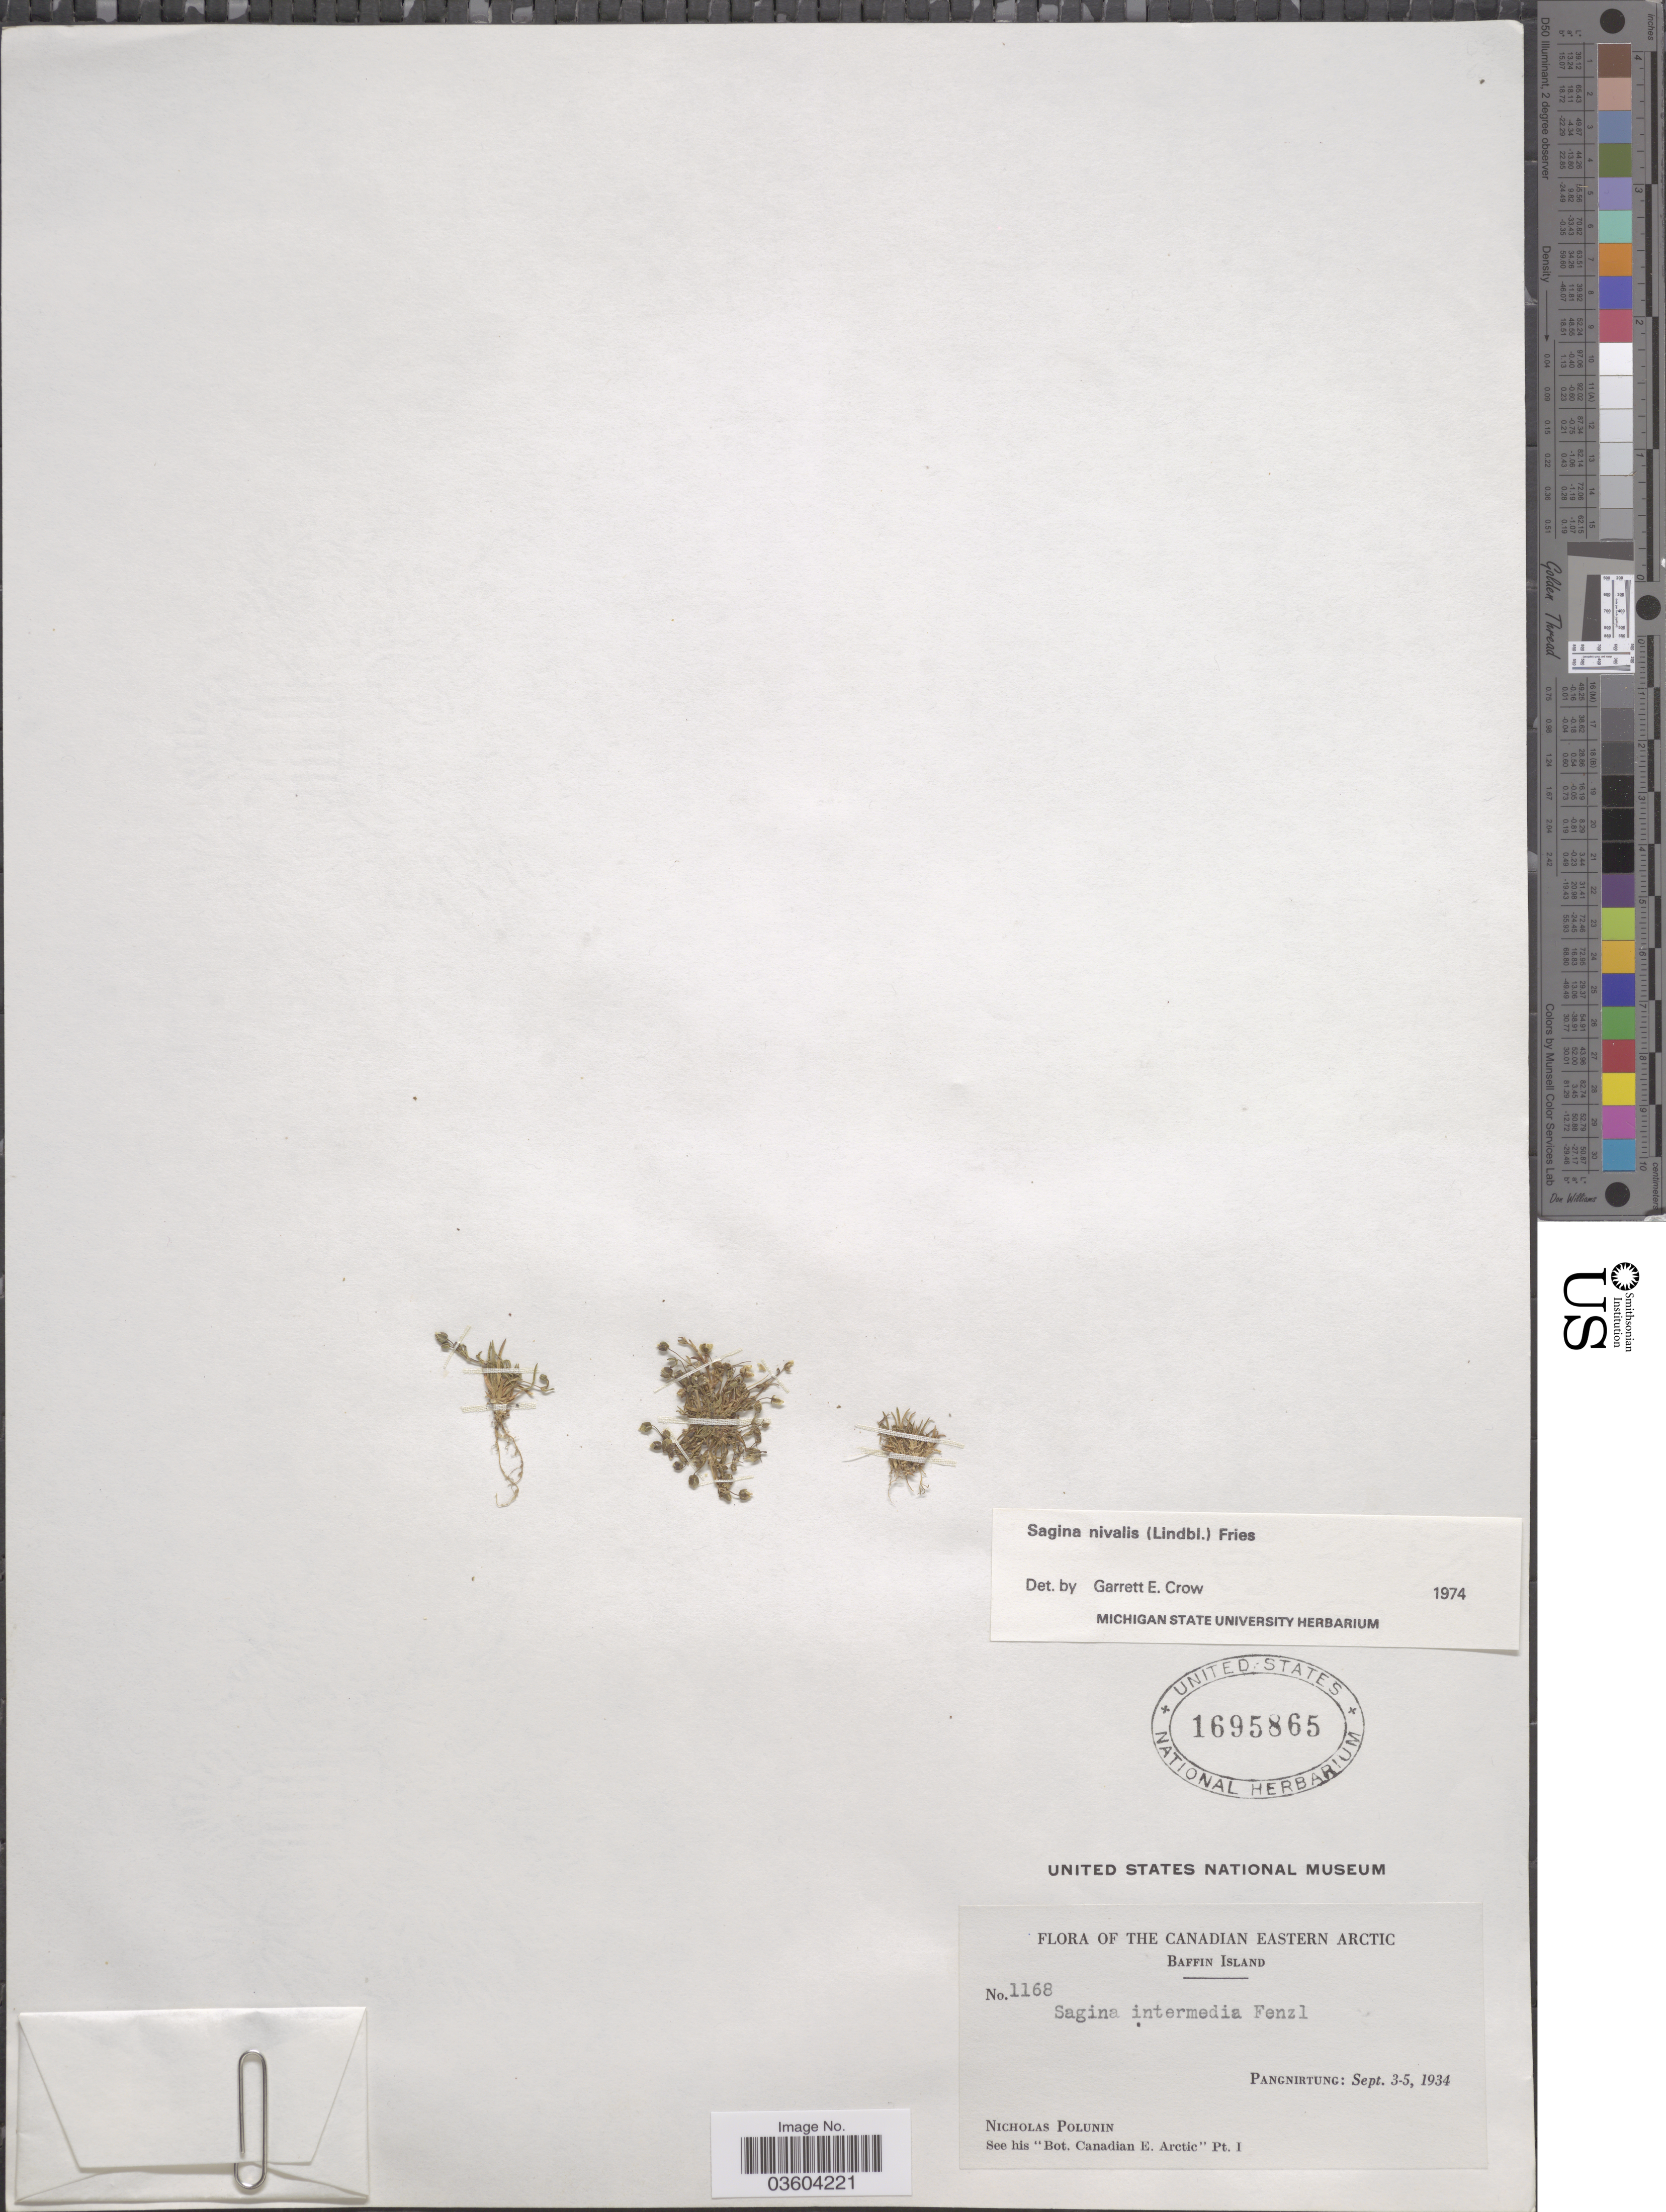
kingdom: Plantae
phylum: Tracheophyta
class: Magnoliopsida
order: Caryophyllales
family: Caryophyllaceae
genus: Sagina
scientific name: Sagina nivalis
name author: (Lindblom) Fr.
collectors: N. V. Polunin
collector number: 1168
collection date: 1934-09-03/1934-09-05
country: Canada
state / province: Nunavut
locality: The Canadian Eastern Arctic. Baffin Island. Pangnirtung.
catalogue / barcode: US 1695865